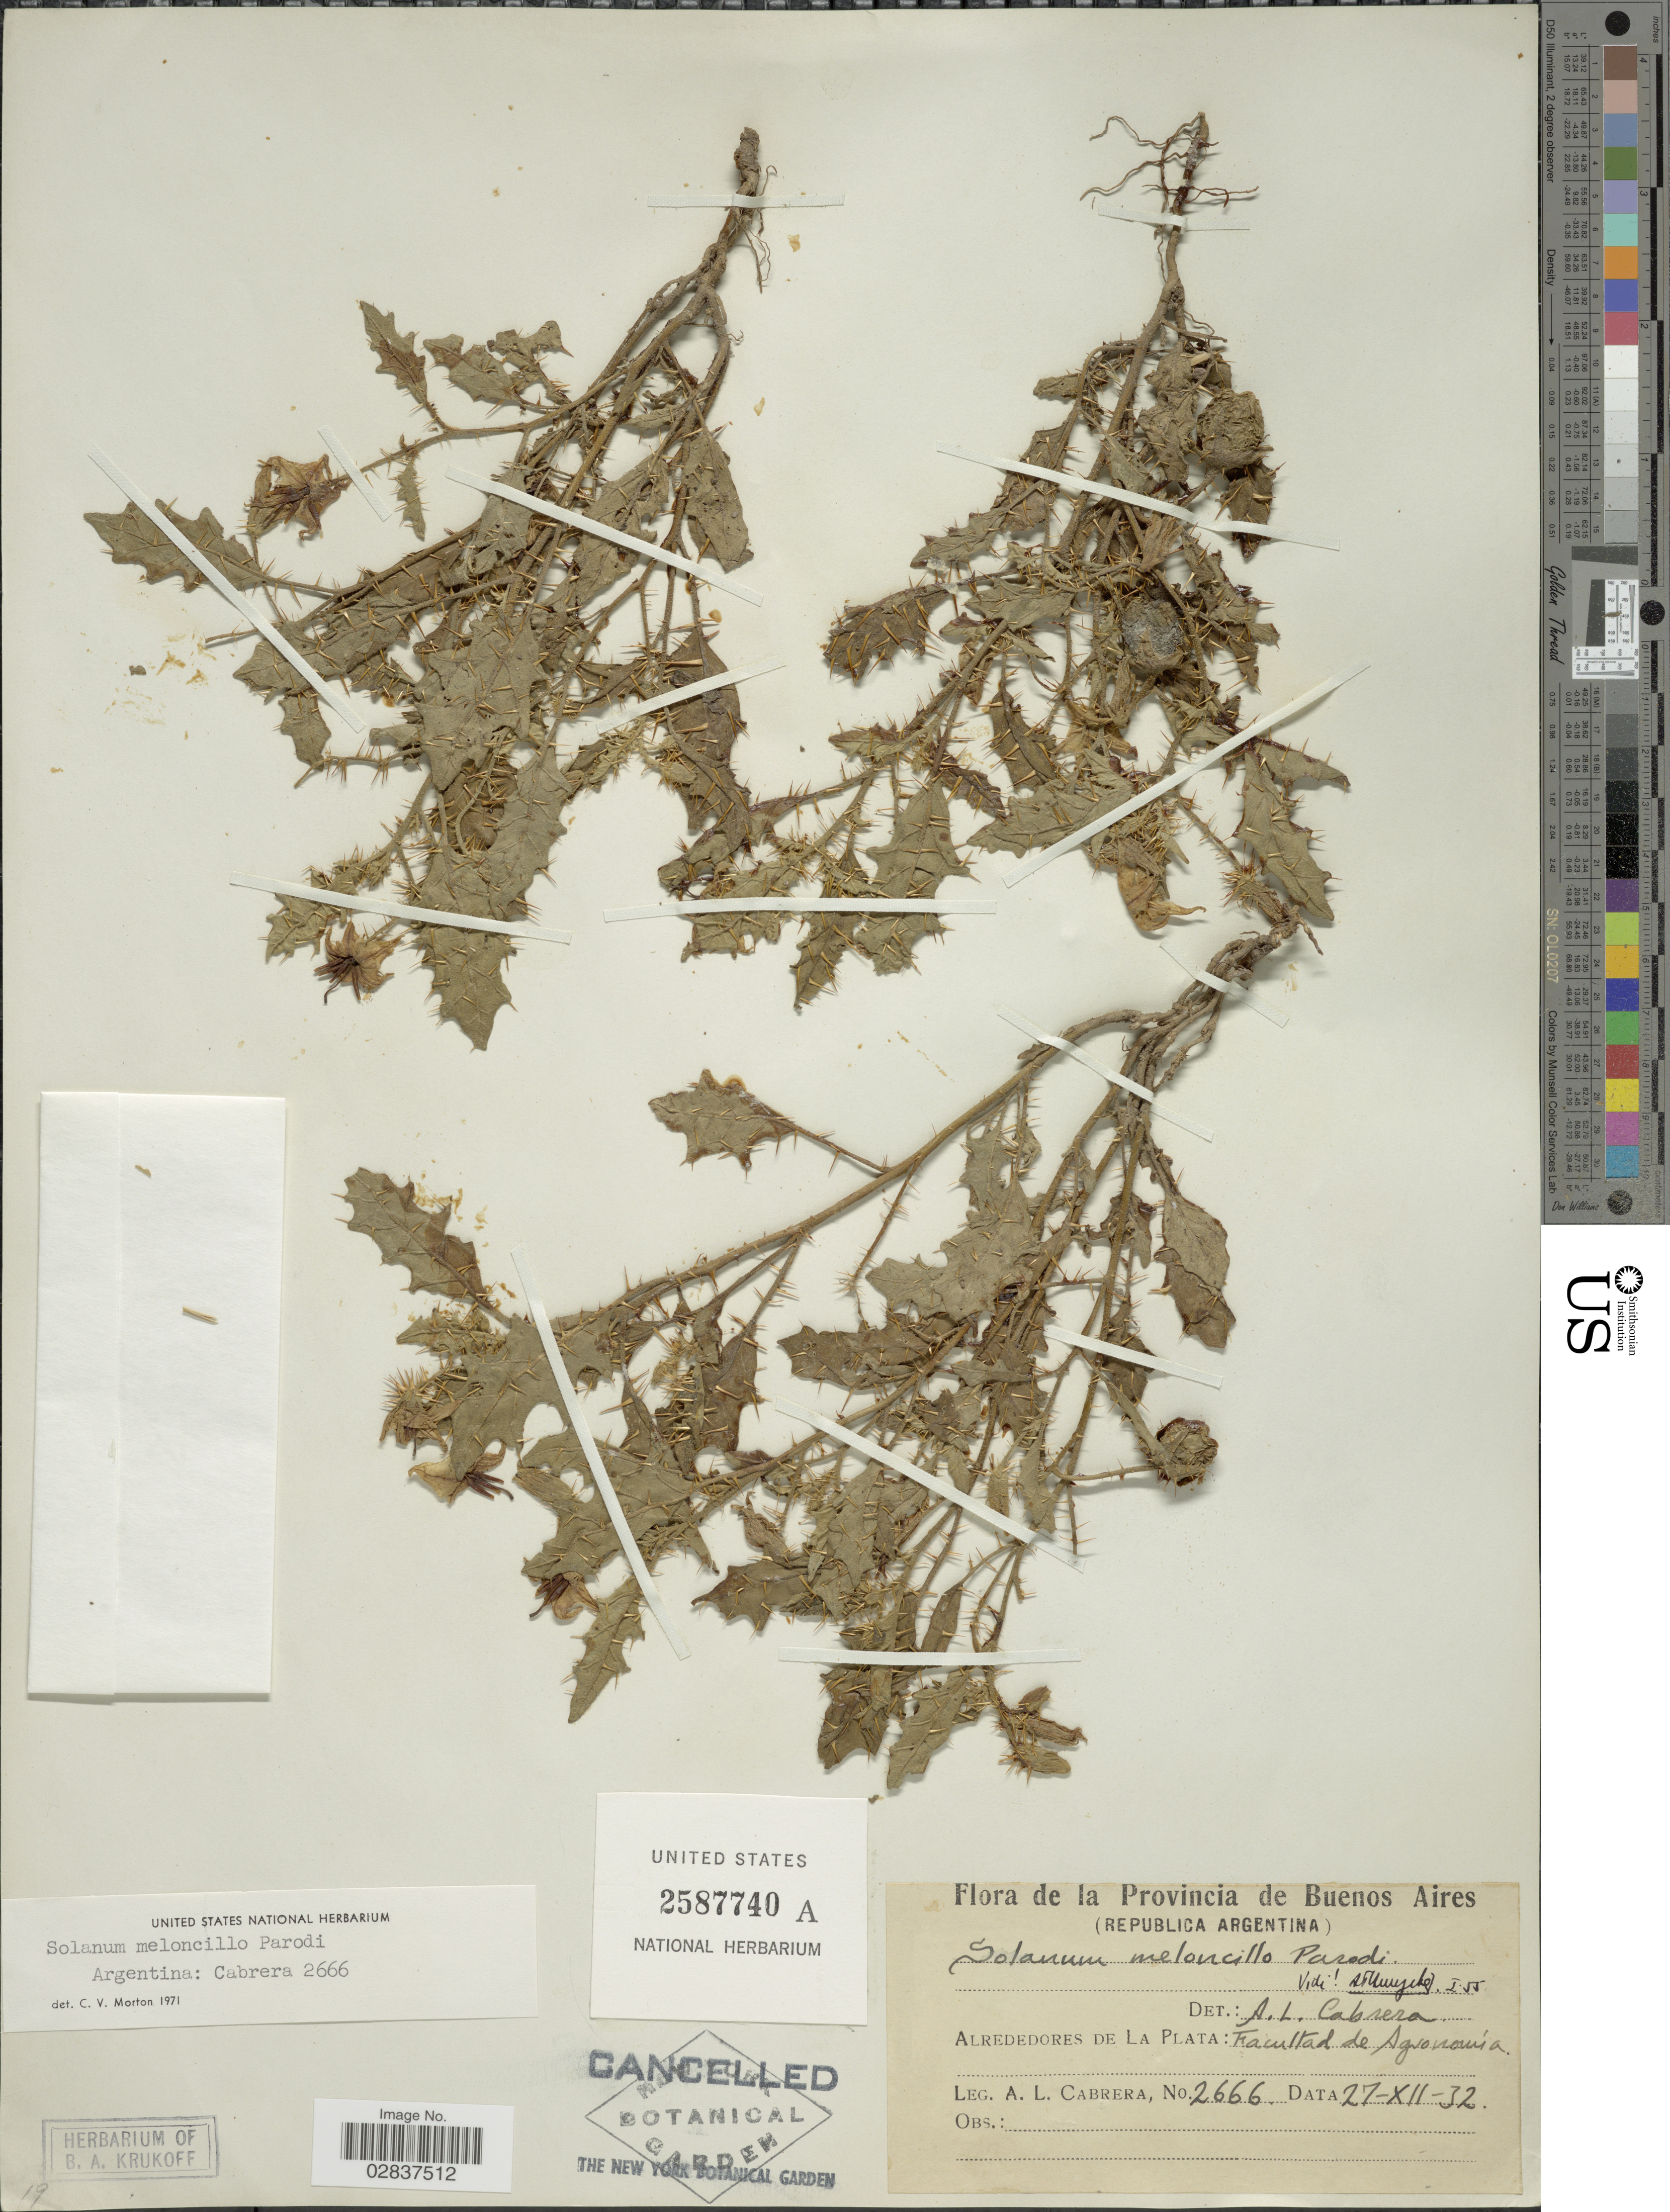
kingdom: Plantae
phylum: Tracheophyta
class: Magnoliopsida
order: Solanales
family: Solanaceae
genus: Solanum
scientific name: Solanum juvenale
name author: Thell.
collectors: A. L. Cabrera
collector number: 2666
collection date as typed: Transcribed d/m/y: 27/12/32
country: Argentina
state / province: Buenos Aires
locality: Alrededores de La Plata: Facultad de Agronomia.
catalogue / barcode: US 2587740A